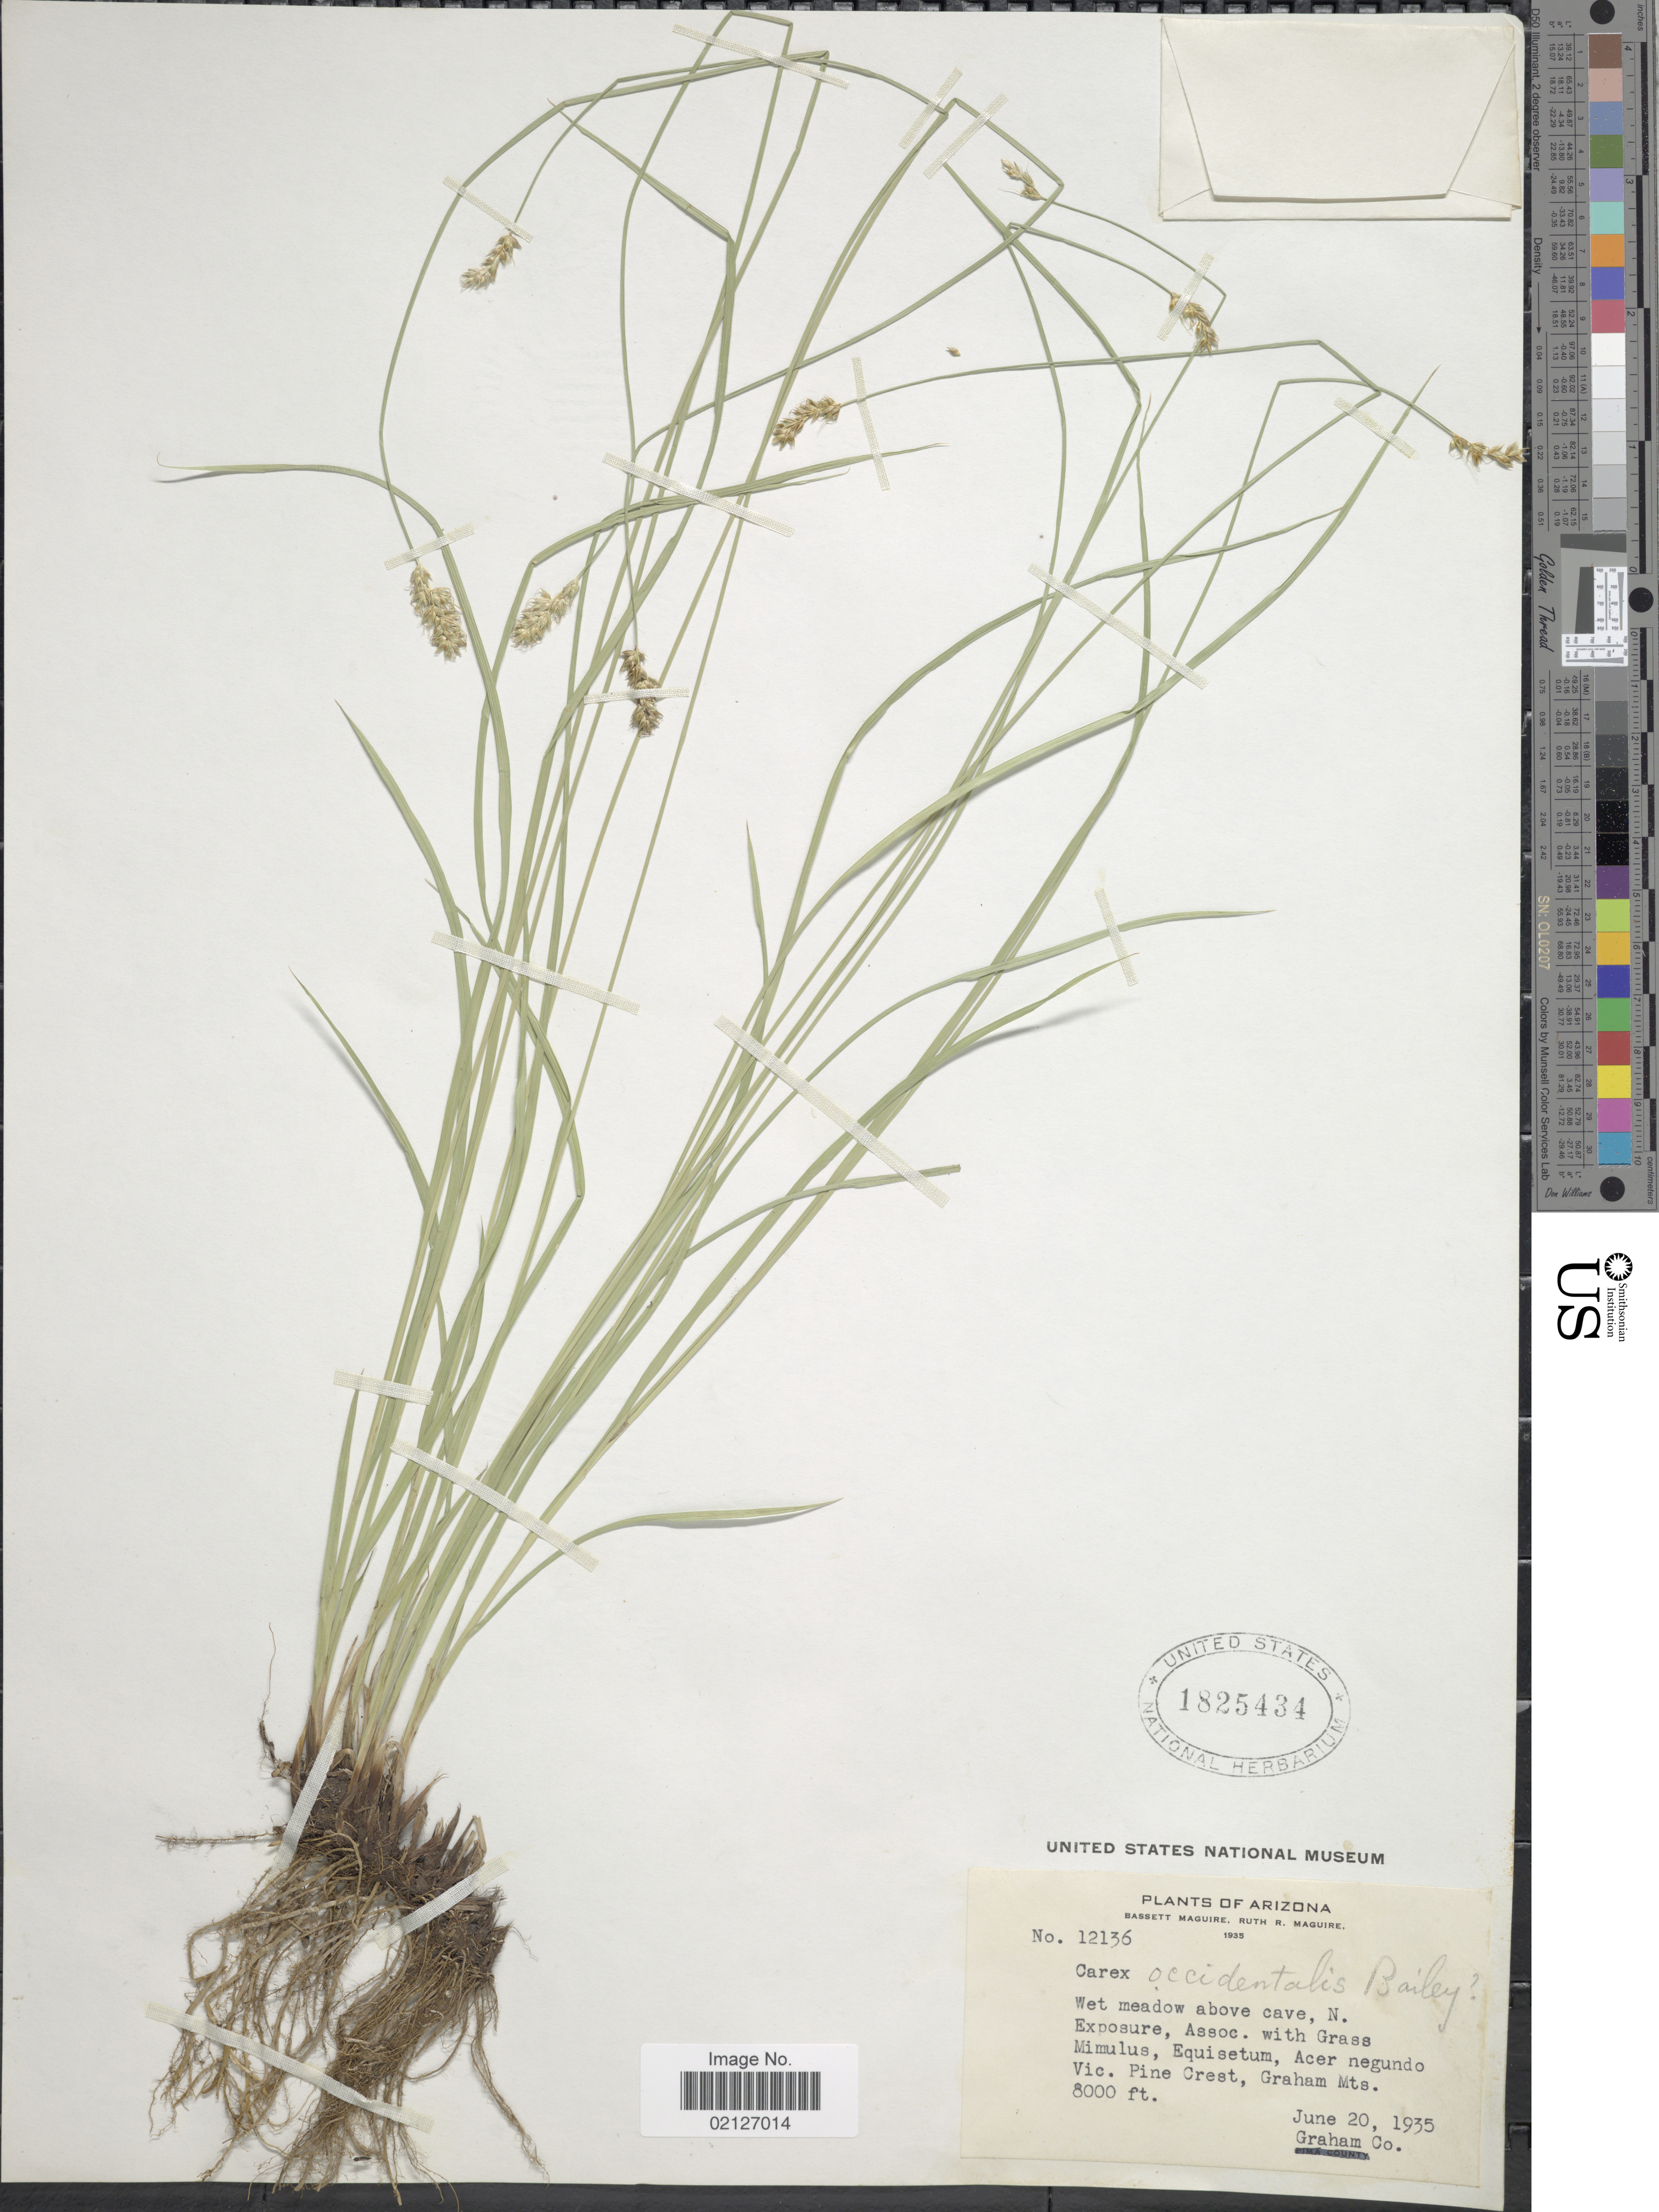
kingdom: Plantae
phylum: Tracheophyta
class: Liliopsida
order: Poales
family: Cyperaceae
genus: Carex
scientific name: Carex occidentalis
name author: L.H. Bailey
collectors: B. Maguire & R. R. Maguire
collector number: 12136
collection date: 1935-06-20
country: United States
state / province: Arizona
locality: Wet meadow above cave, N. Exposure, Assoc., Vic. Pine Crest. Graham Mts., Graham Co.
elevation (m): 2438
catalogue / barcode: US 1825434